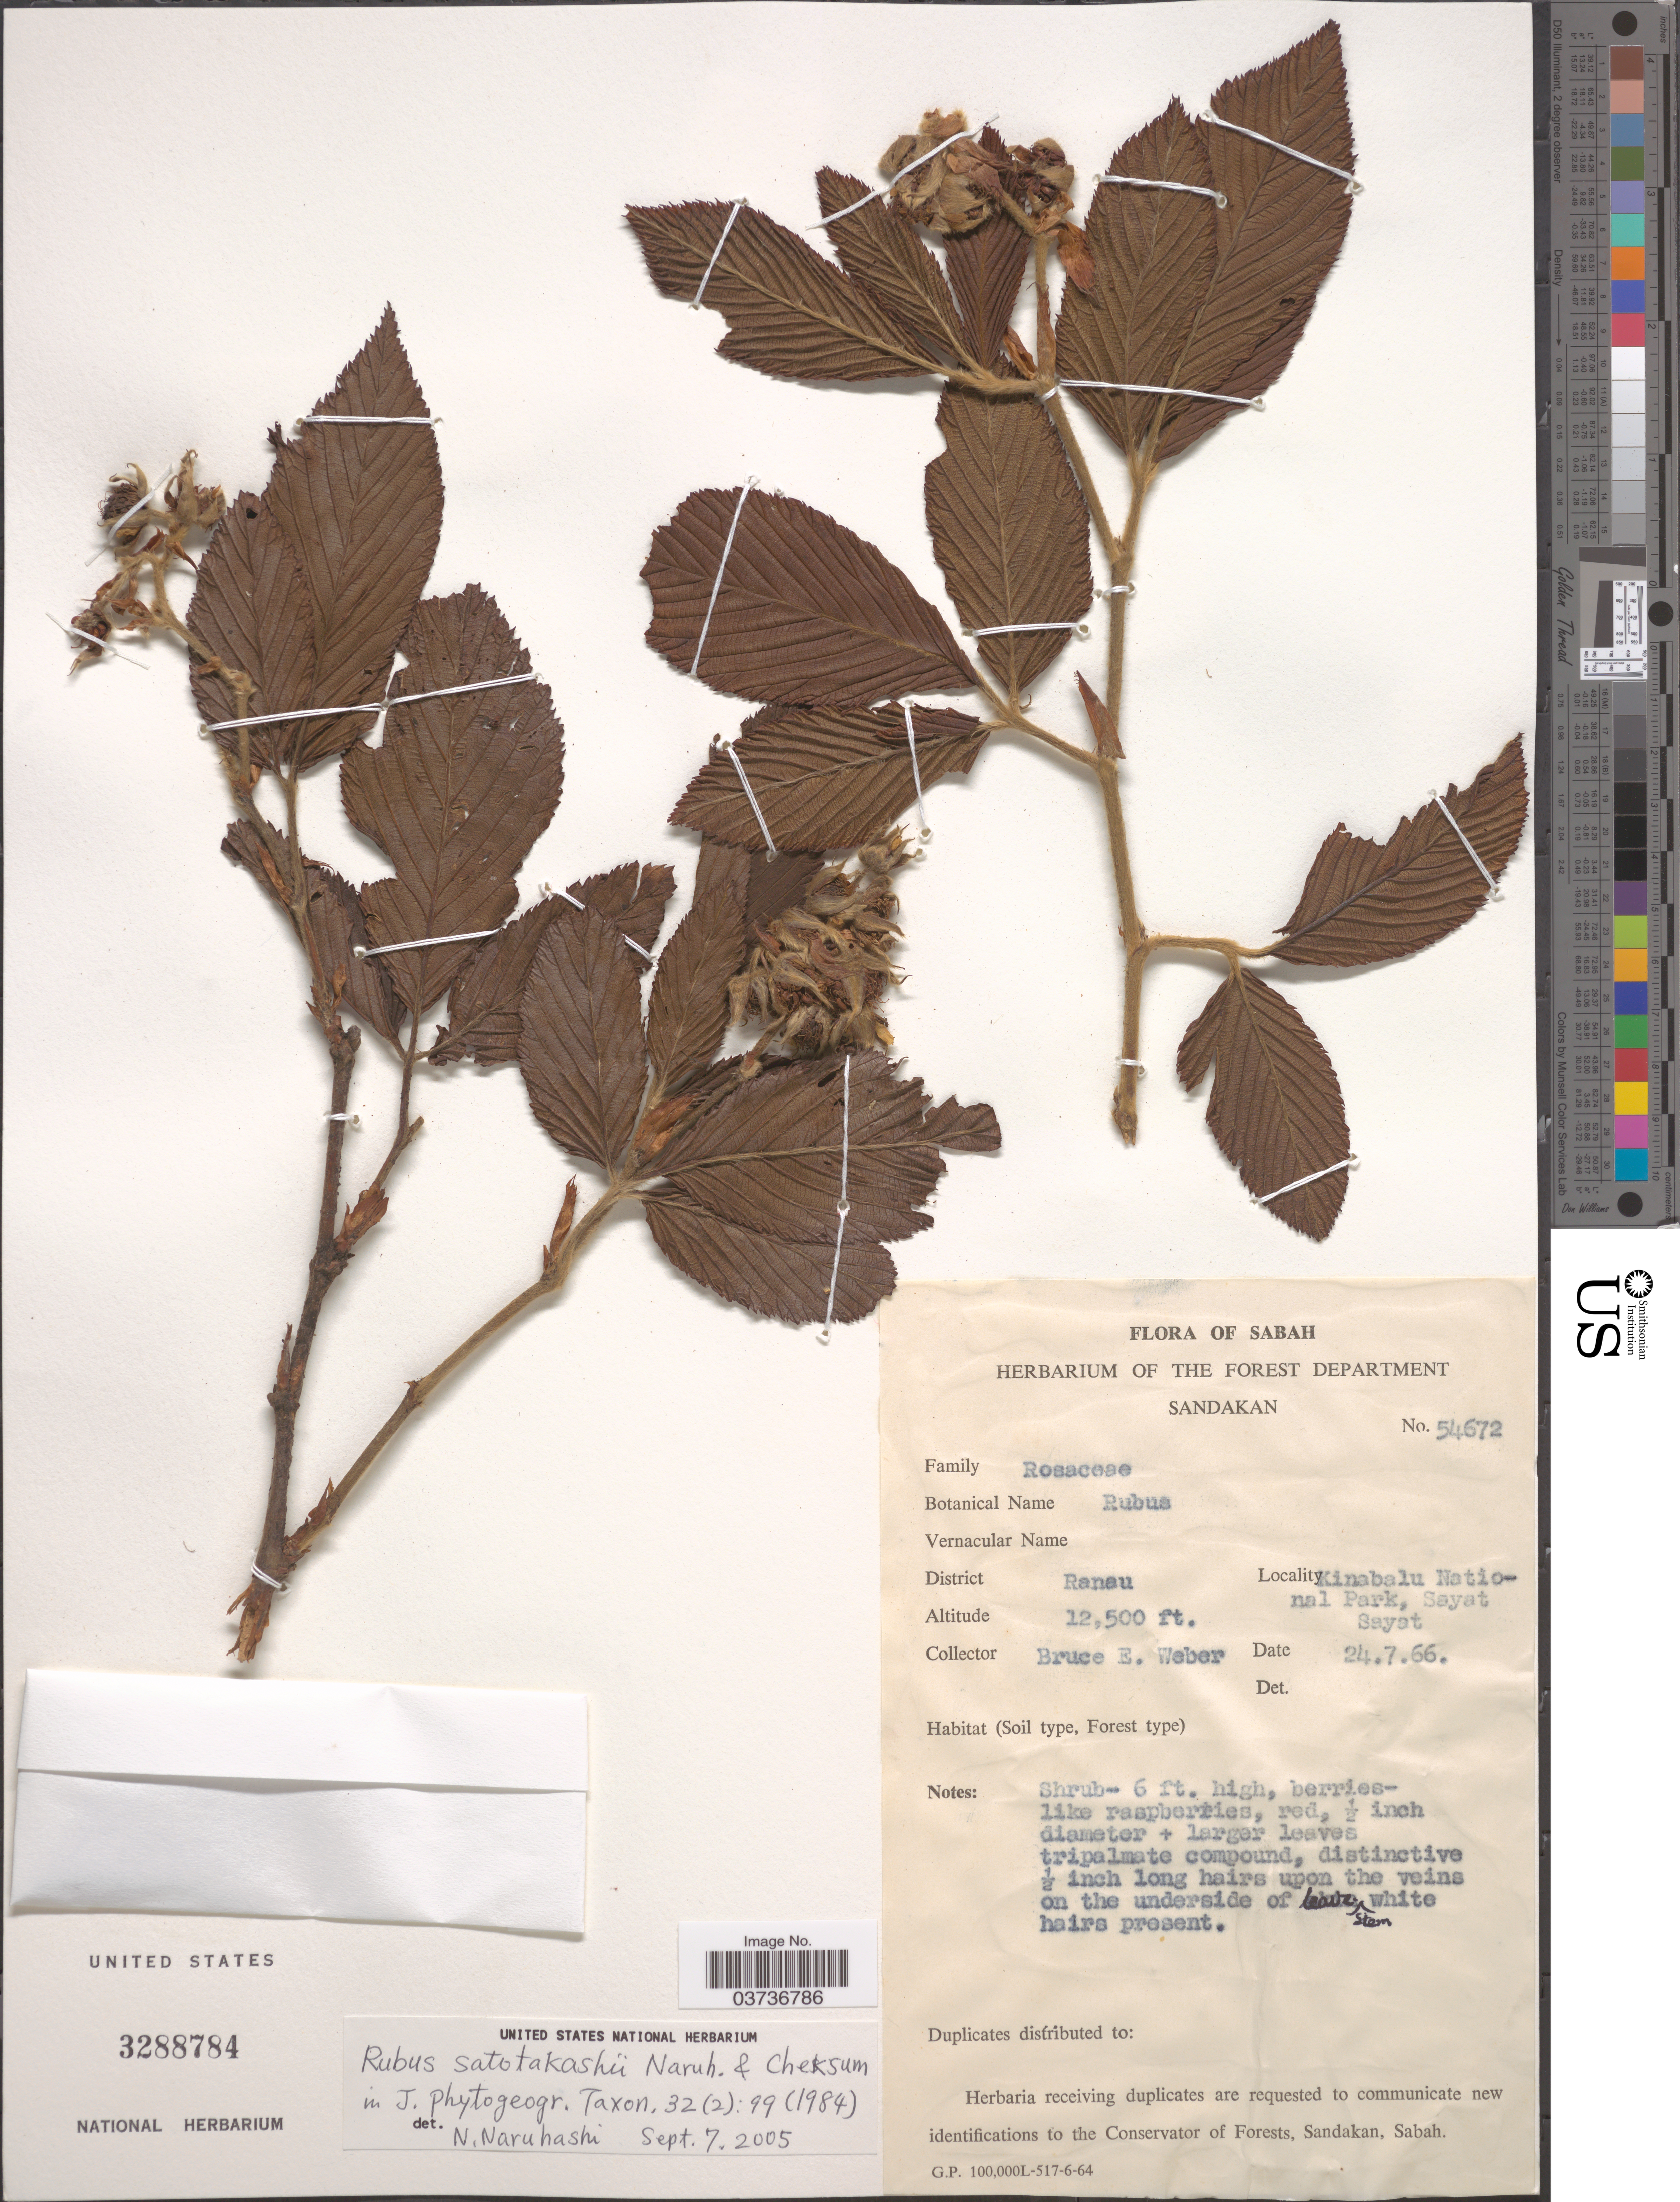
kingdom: Plantae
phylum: Tracheophyta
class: Magnoliopsida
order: Rosales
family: Rosaceae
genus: Rubus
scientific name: Rubus satotakashii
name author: Naruhashi & Tawan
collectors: B. E. Weber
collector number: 54672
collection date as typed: Transcribed d/m/y: 24/7/66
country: Malaysia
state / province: Sabah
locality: District Ranau. Kinabalu National Park, Sayat. Sayat.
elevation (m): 3810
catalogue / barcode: US 3288784